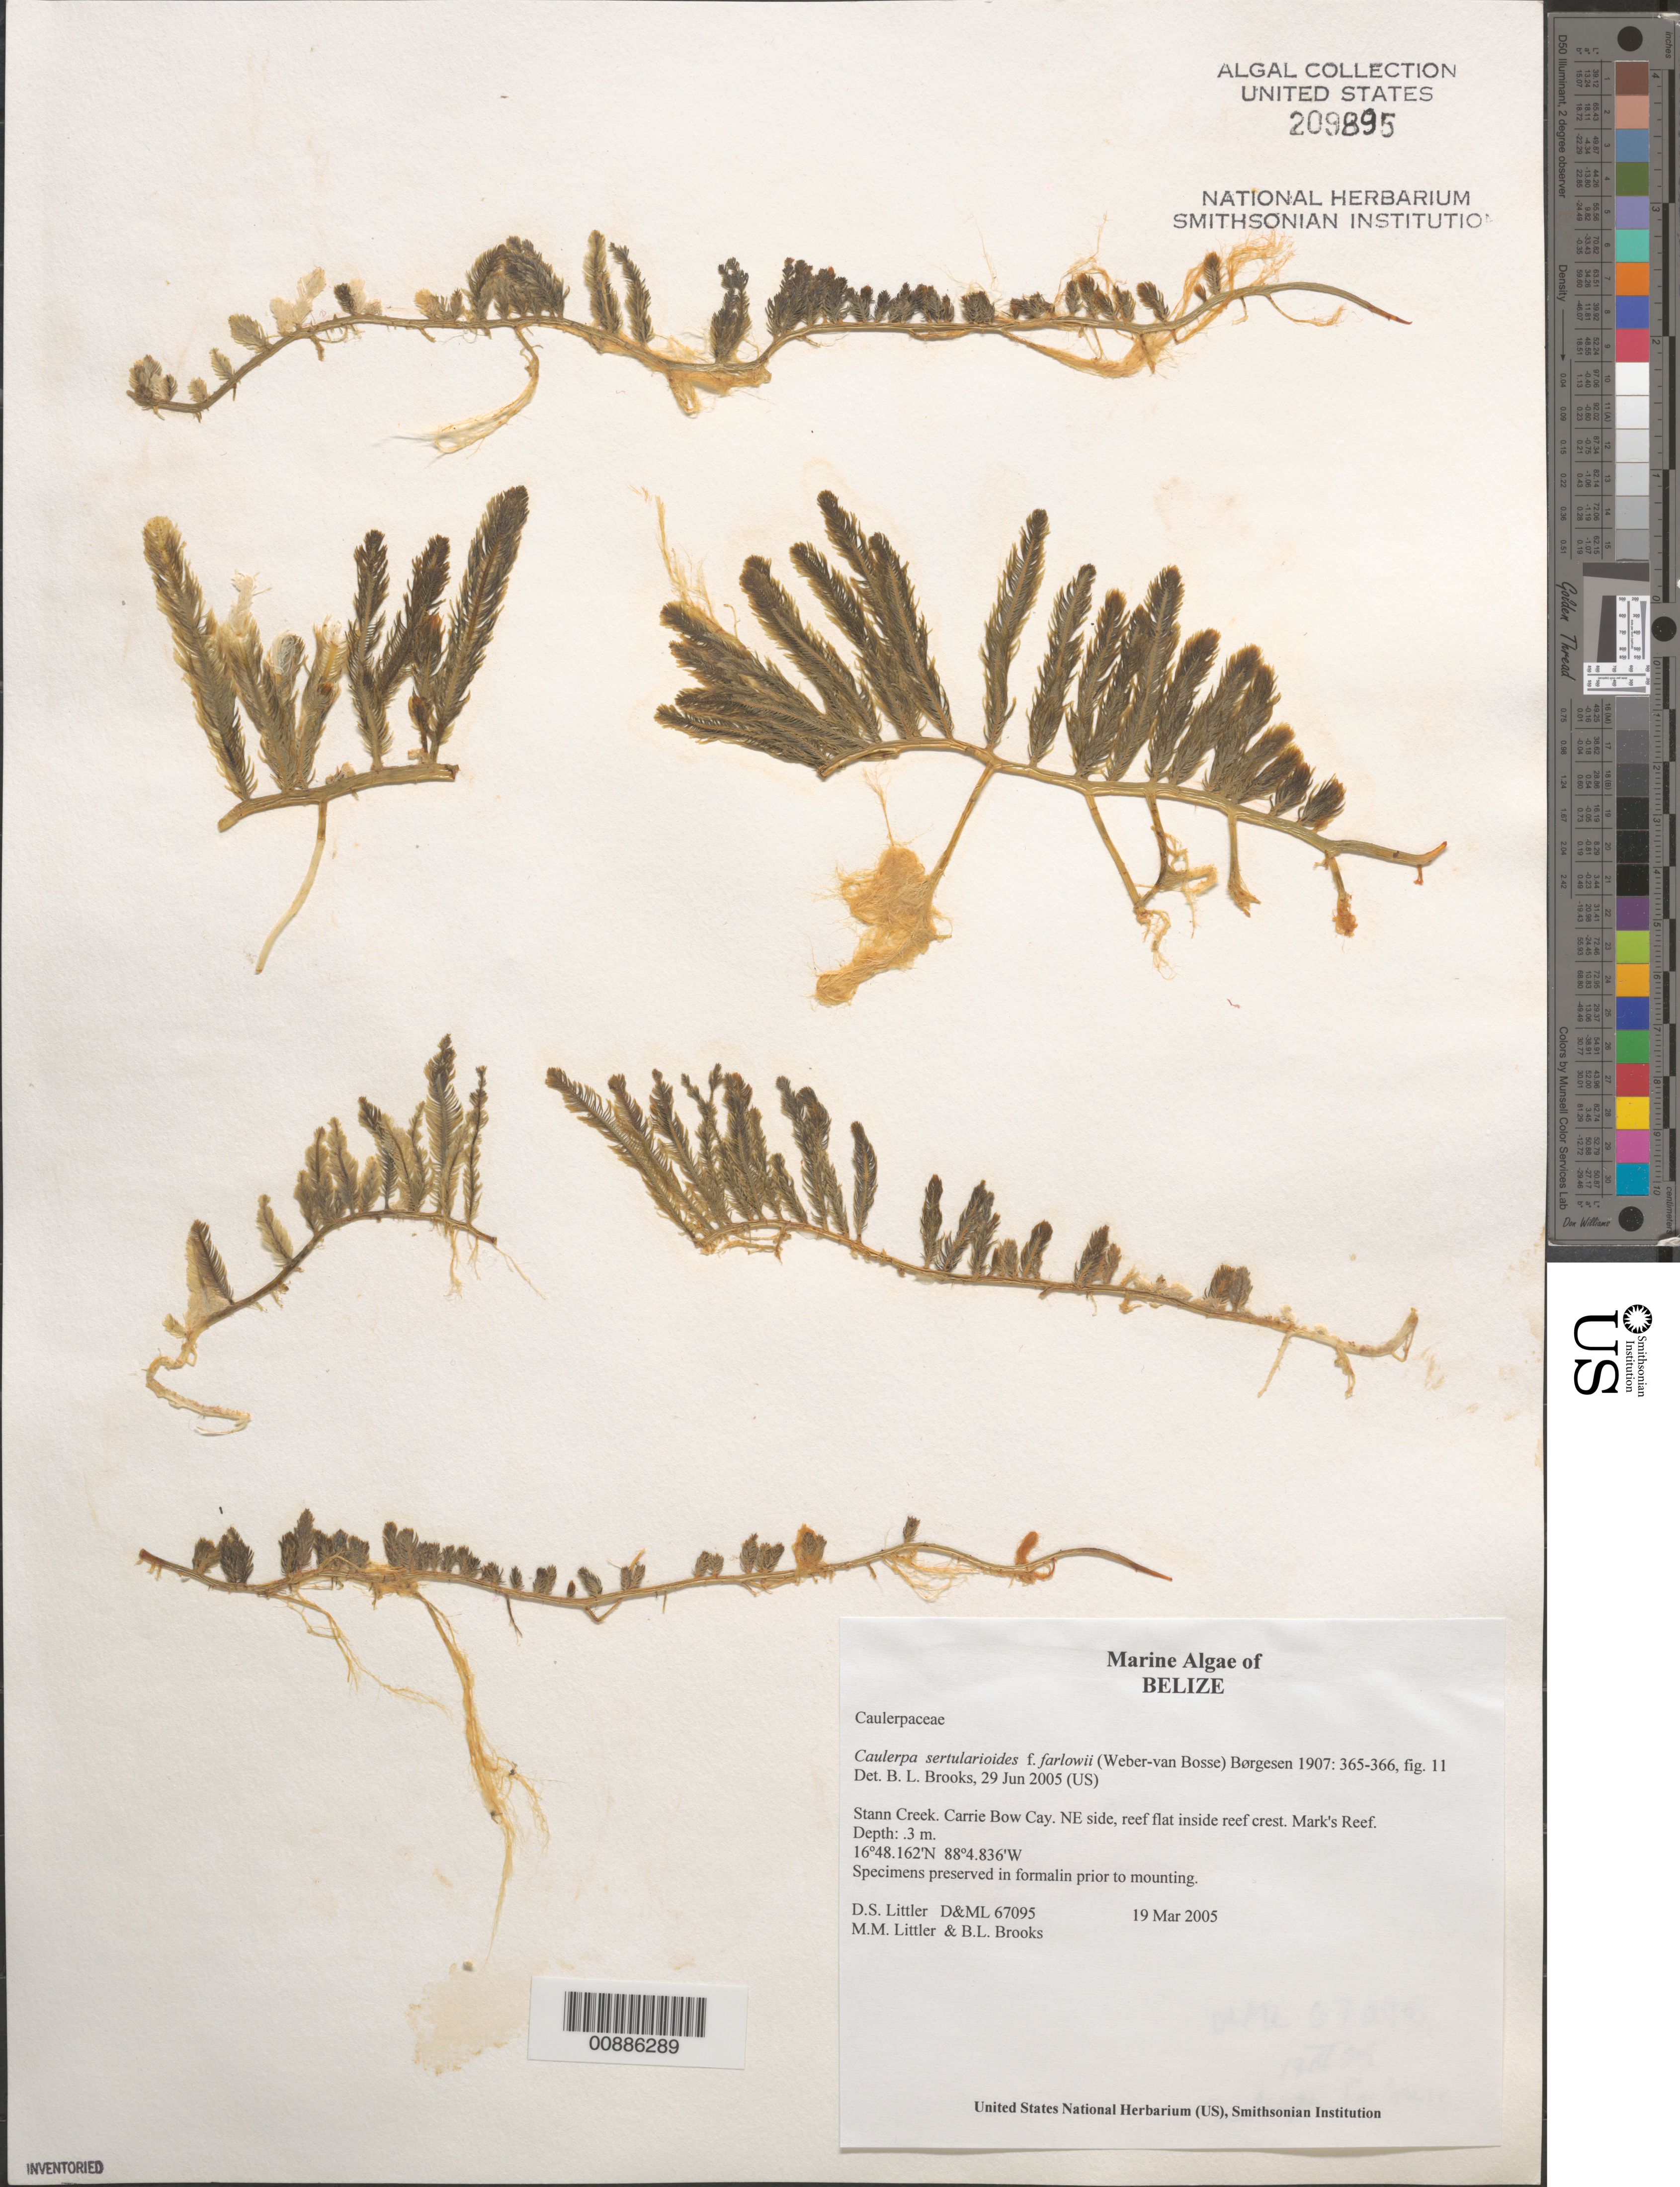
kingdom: Plantae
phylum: Chlorophyta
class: Ulvophyceae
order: Bryopsidales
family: Caulerpaceae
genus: Caulerpa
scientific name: Caulerpa sertularioides f. farlowii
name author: (Weber Bosse) Børgesen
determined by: Brooks, B. L., (BOT), Smithsonian Institution - National Museum of Natural History (UNITED STATES)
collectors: D. S. Littler, M. M. Littler & B. Brooks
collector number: D&ML 67095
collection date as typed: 19 Mar 2005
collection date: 2005-03-19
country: Belize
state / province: Stann Creek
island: Carrie Bow Cay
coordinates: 16 48.162'N, 88 4.836'W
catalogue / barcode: US 209895